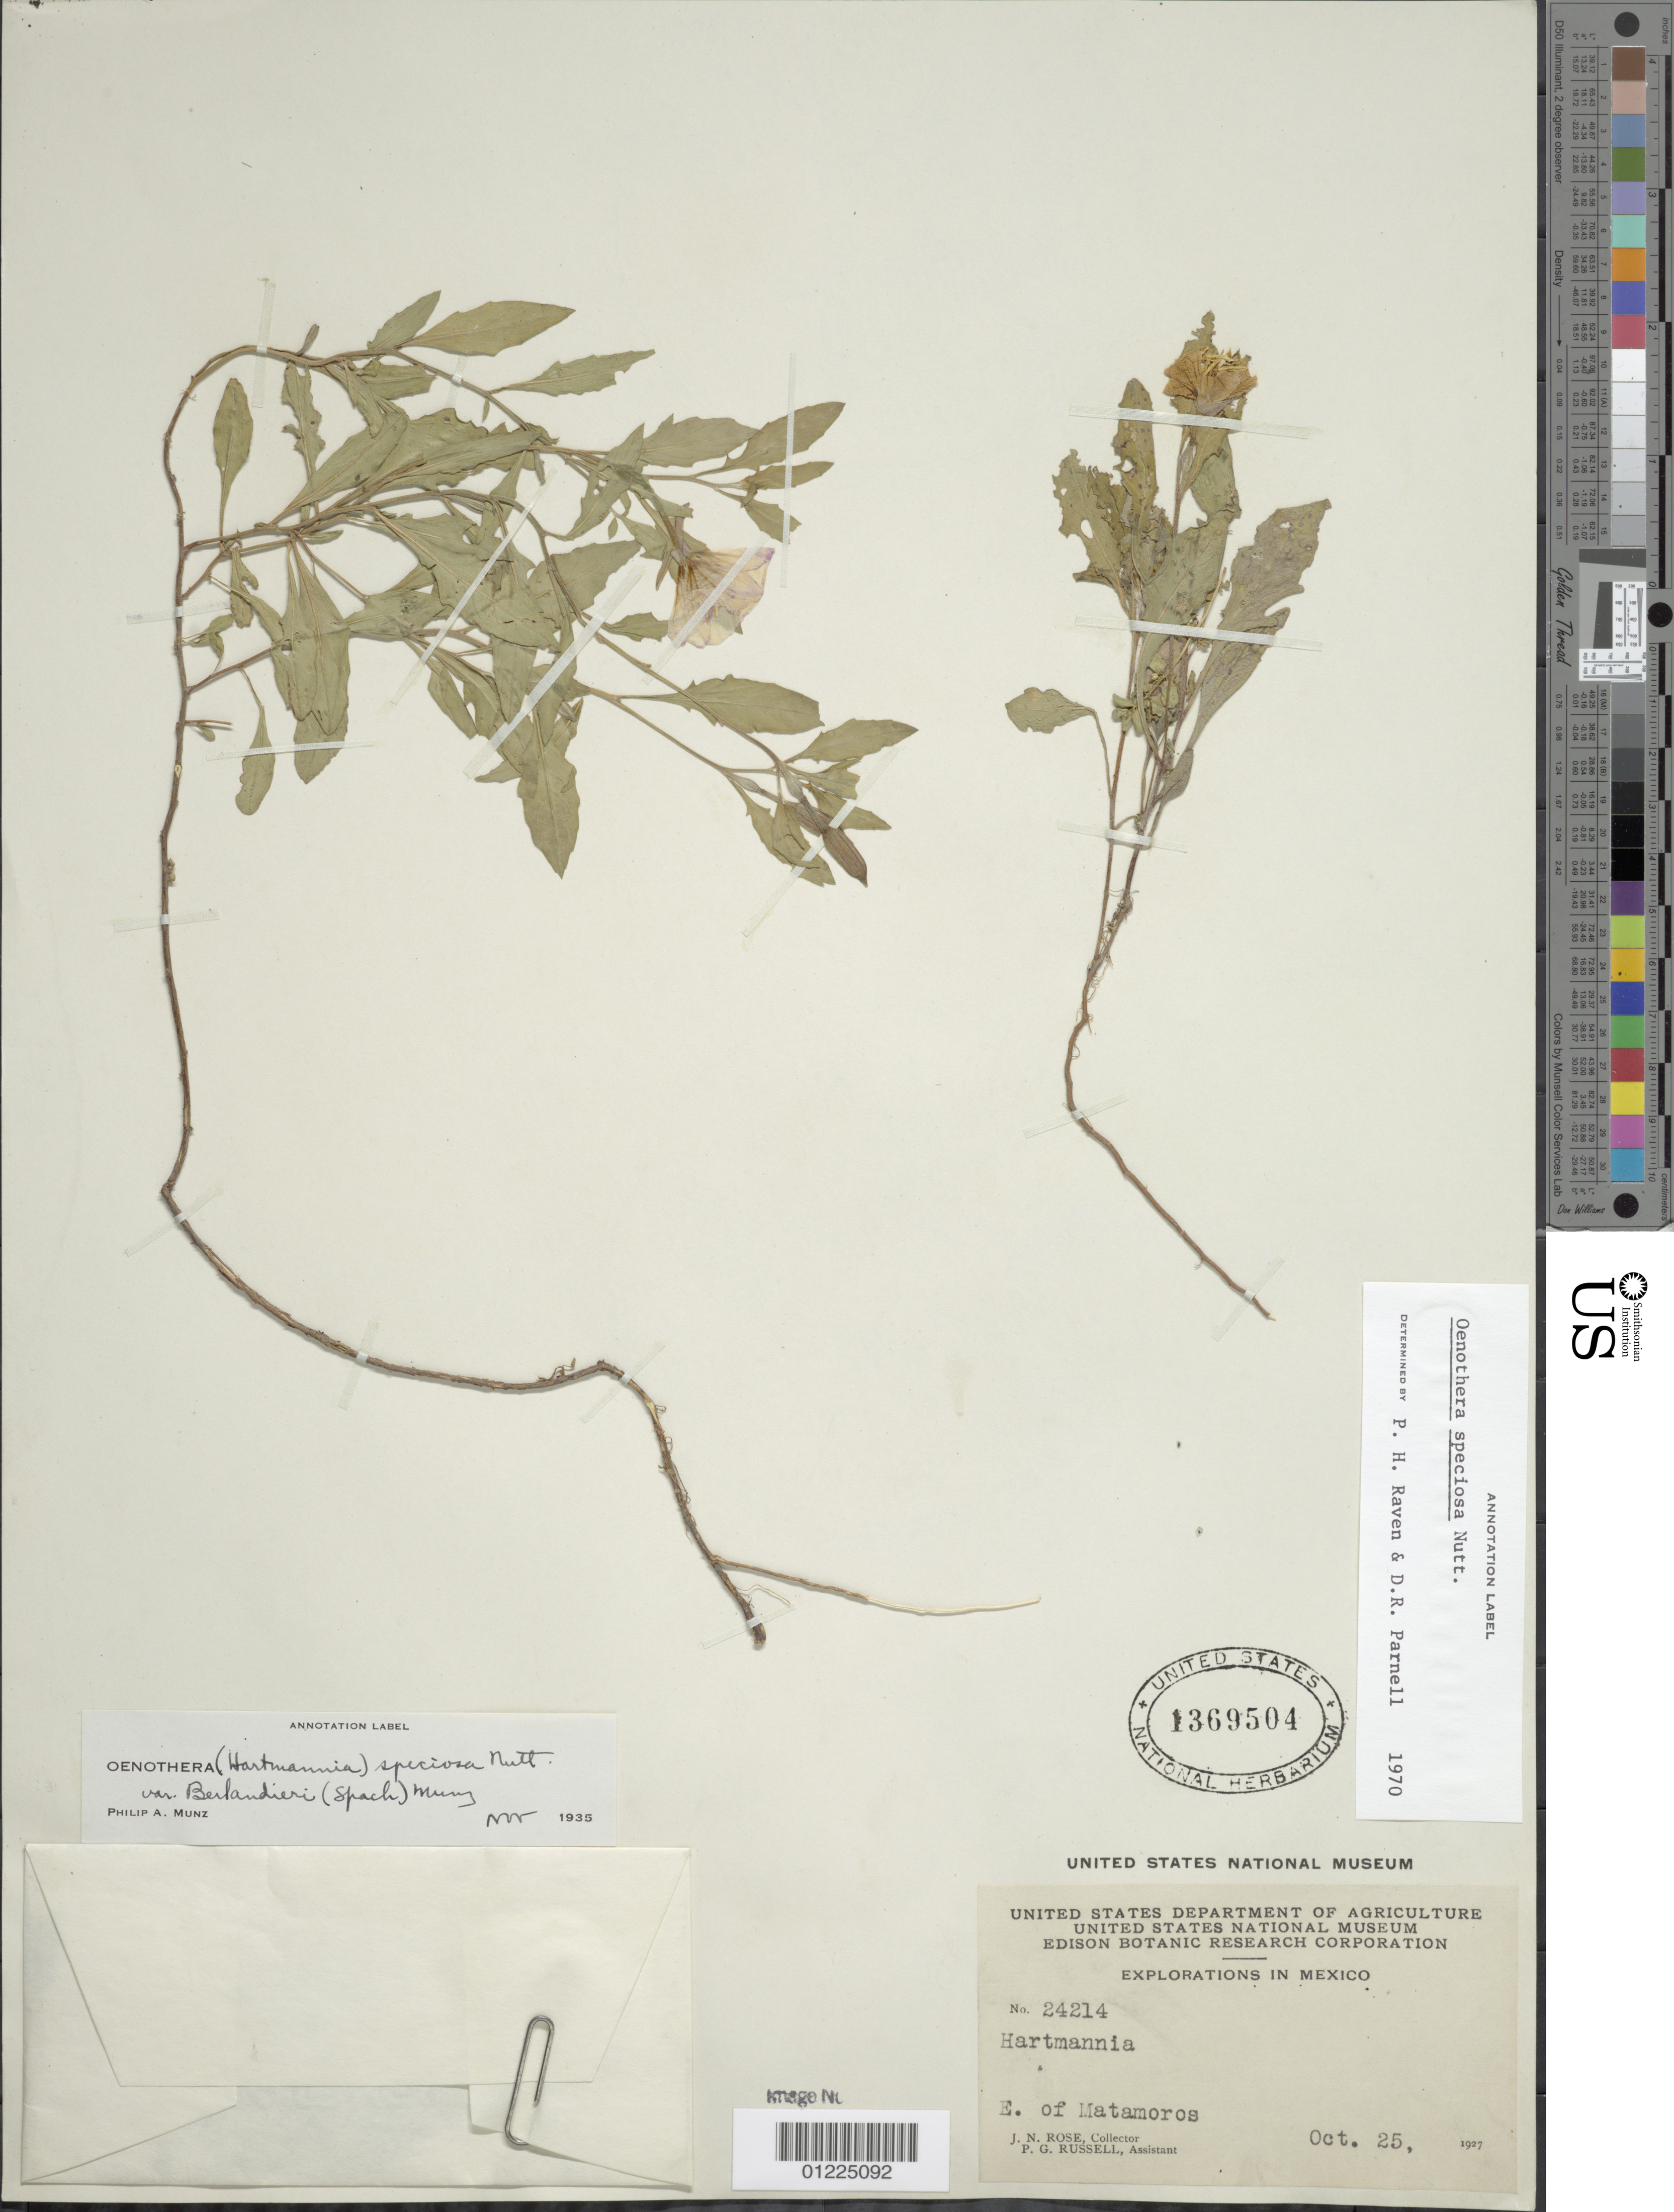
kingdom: Plantae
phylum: Tracheophyta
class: Magnoliopsida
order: Myrtales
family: Onagraceae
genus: Oenothera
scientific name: Oenothera speciosa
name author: Nutt.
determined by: Raven, P. H.; Parnell, D. R.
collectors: J. N. Rose & P. G. Russell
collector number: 24214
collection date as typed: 25 Oct 1927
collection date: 1927-10-25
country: Mexico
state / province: Tamaulipas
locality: E. of Matamoros.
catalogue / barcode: US 1369504